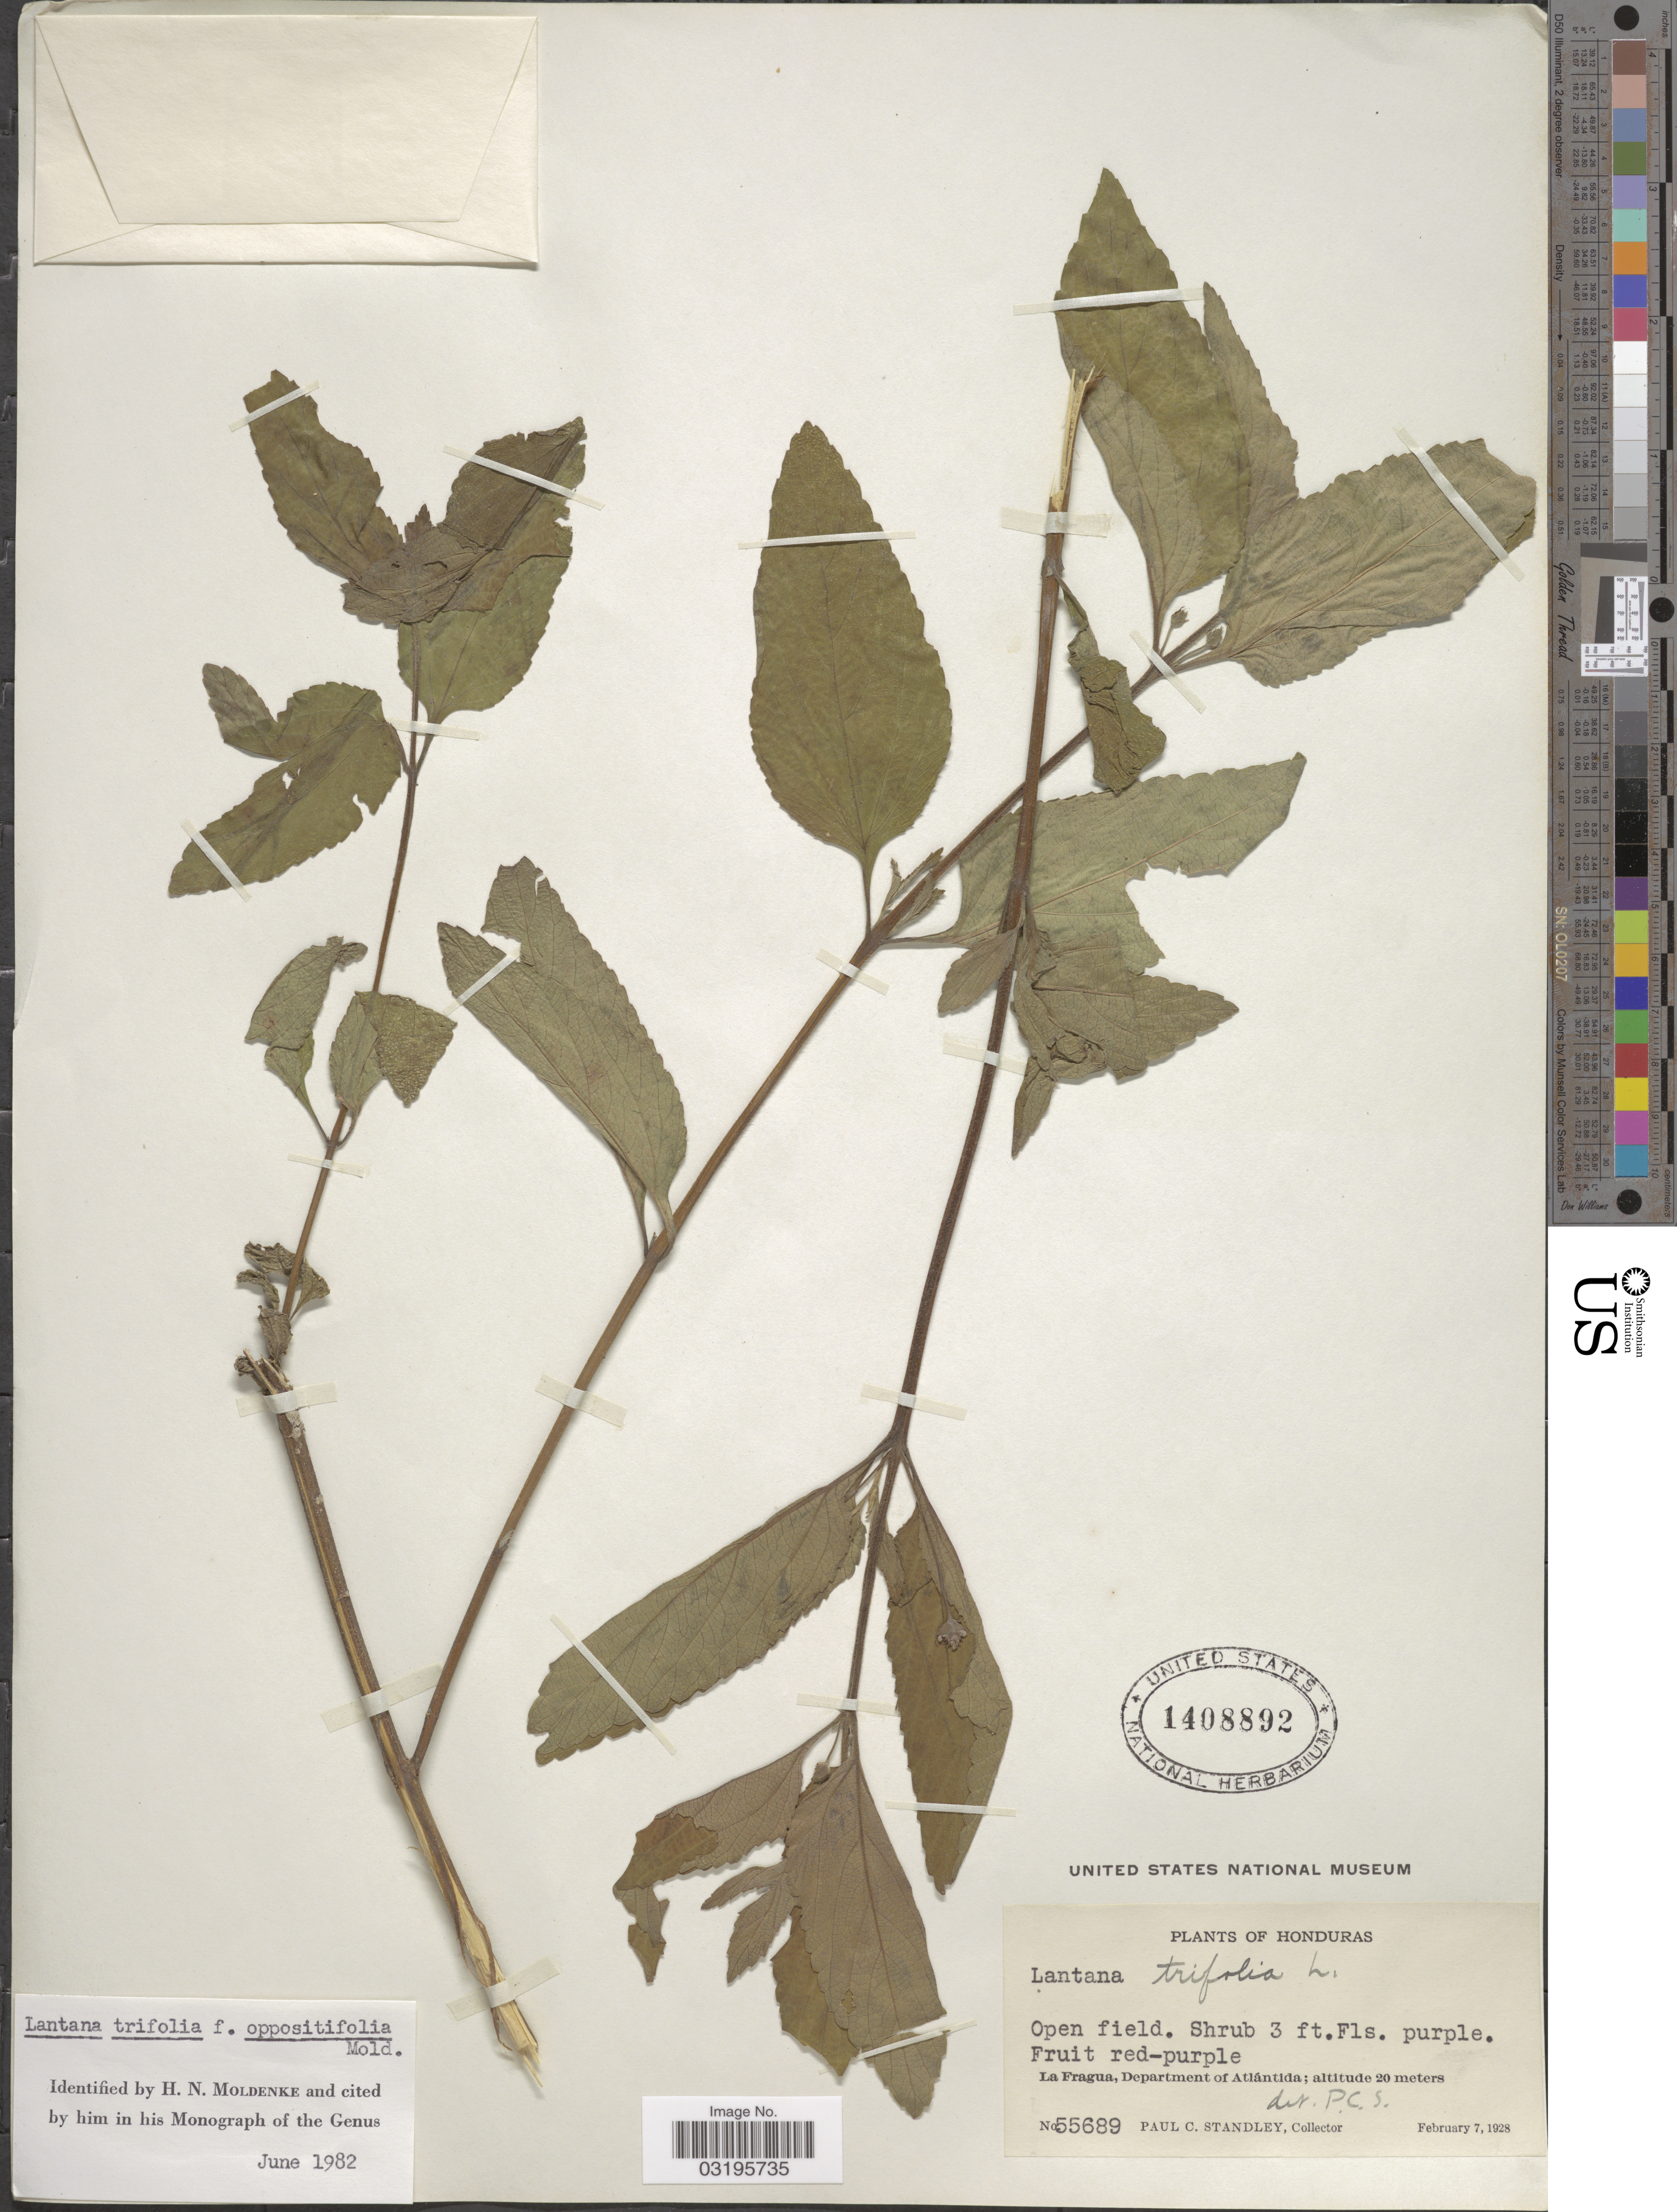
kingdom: Plantae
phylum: Tracheophyta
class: Magnoliopsida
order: Lamiales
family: Verbenaceae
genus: Lantana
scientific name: Lantana trifolia f. oppositifolia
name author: Moldenke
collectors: P. C. Standley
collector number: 55689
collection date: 1928-02-07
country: Honduras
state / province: Atlántida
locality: La Fragua, Department of Atlántida.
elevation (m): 20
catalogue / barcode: US 1408892